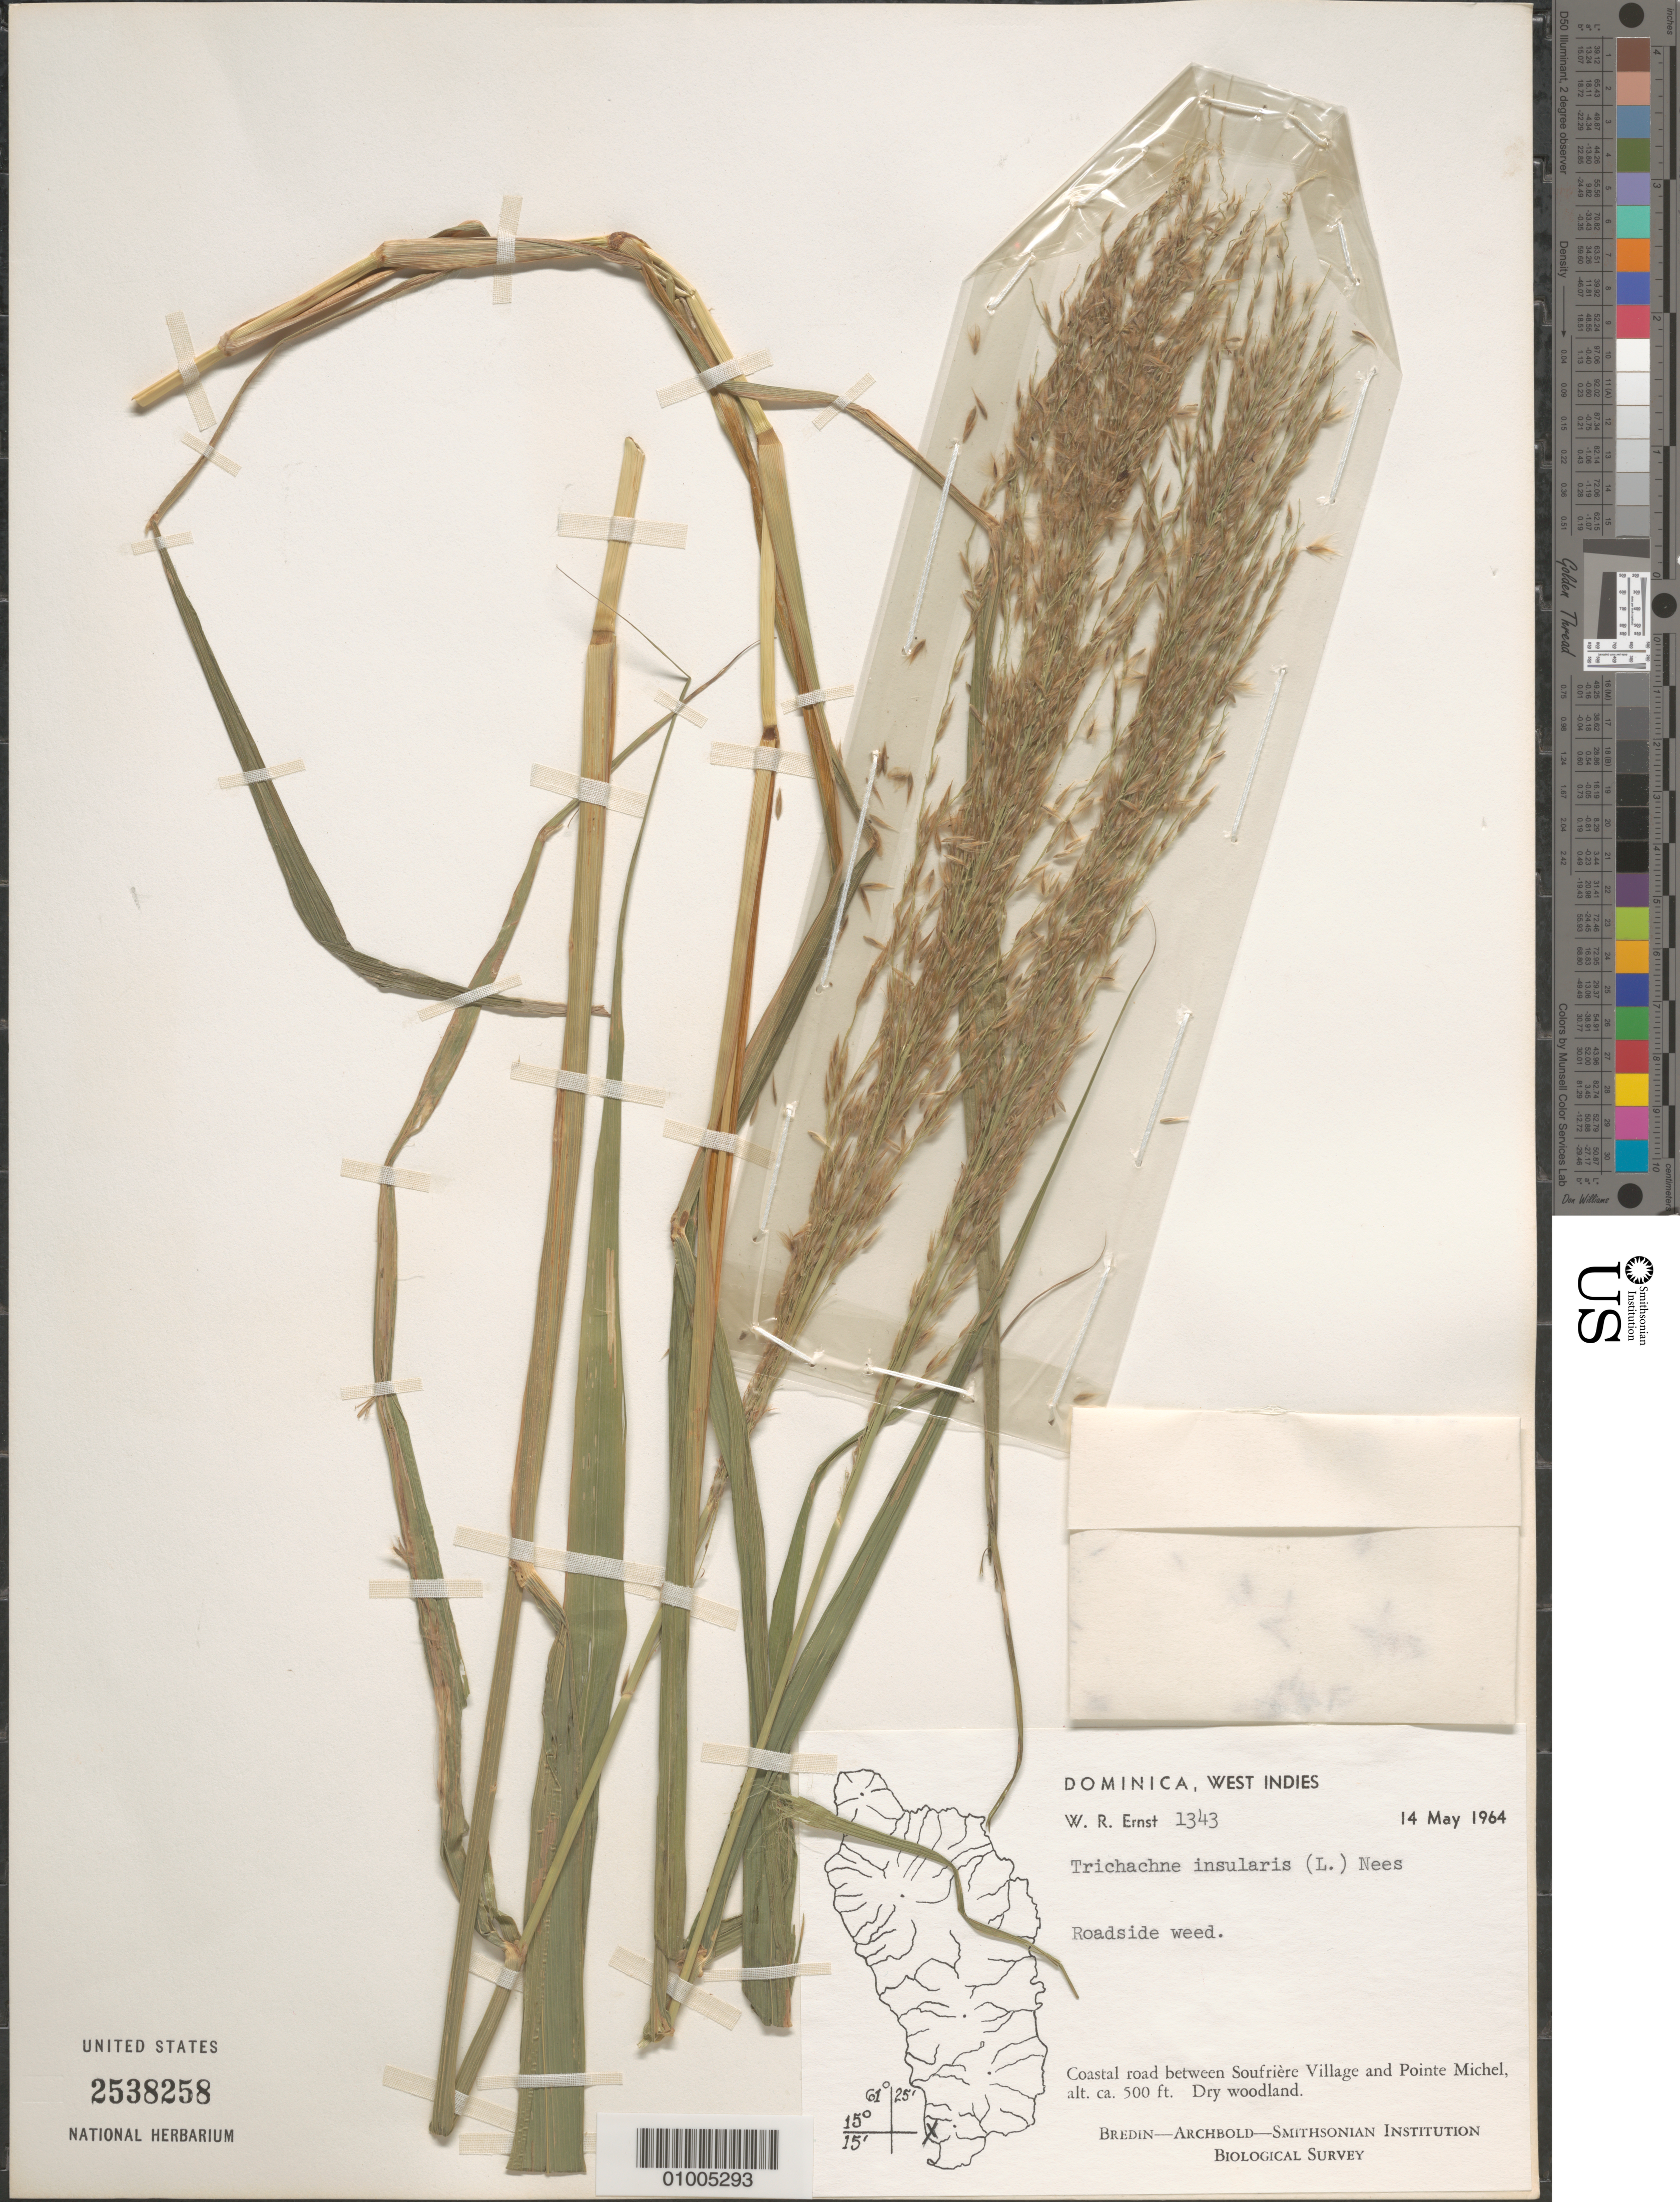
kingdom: Plantae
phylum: Tracheophyta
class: Liliopsida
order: Poales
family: Poaceae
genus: Trichachne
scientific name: Trichachne insularis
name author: (L.) Nees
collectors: W. R. Ernst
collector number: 1343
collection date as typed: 14 May 1964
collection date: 1964-05-14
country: Dominica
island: Dominica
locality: Roadside weed. Coastal road between Soufriere Village and Pointe Michel. Dry woodland.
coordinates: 0 N, 0 E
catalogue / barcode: US 2538258